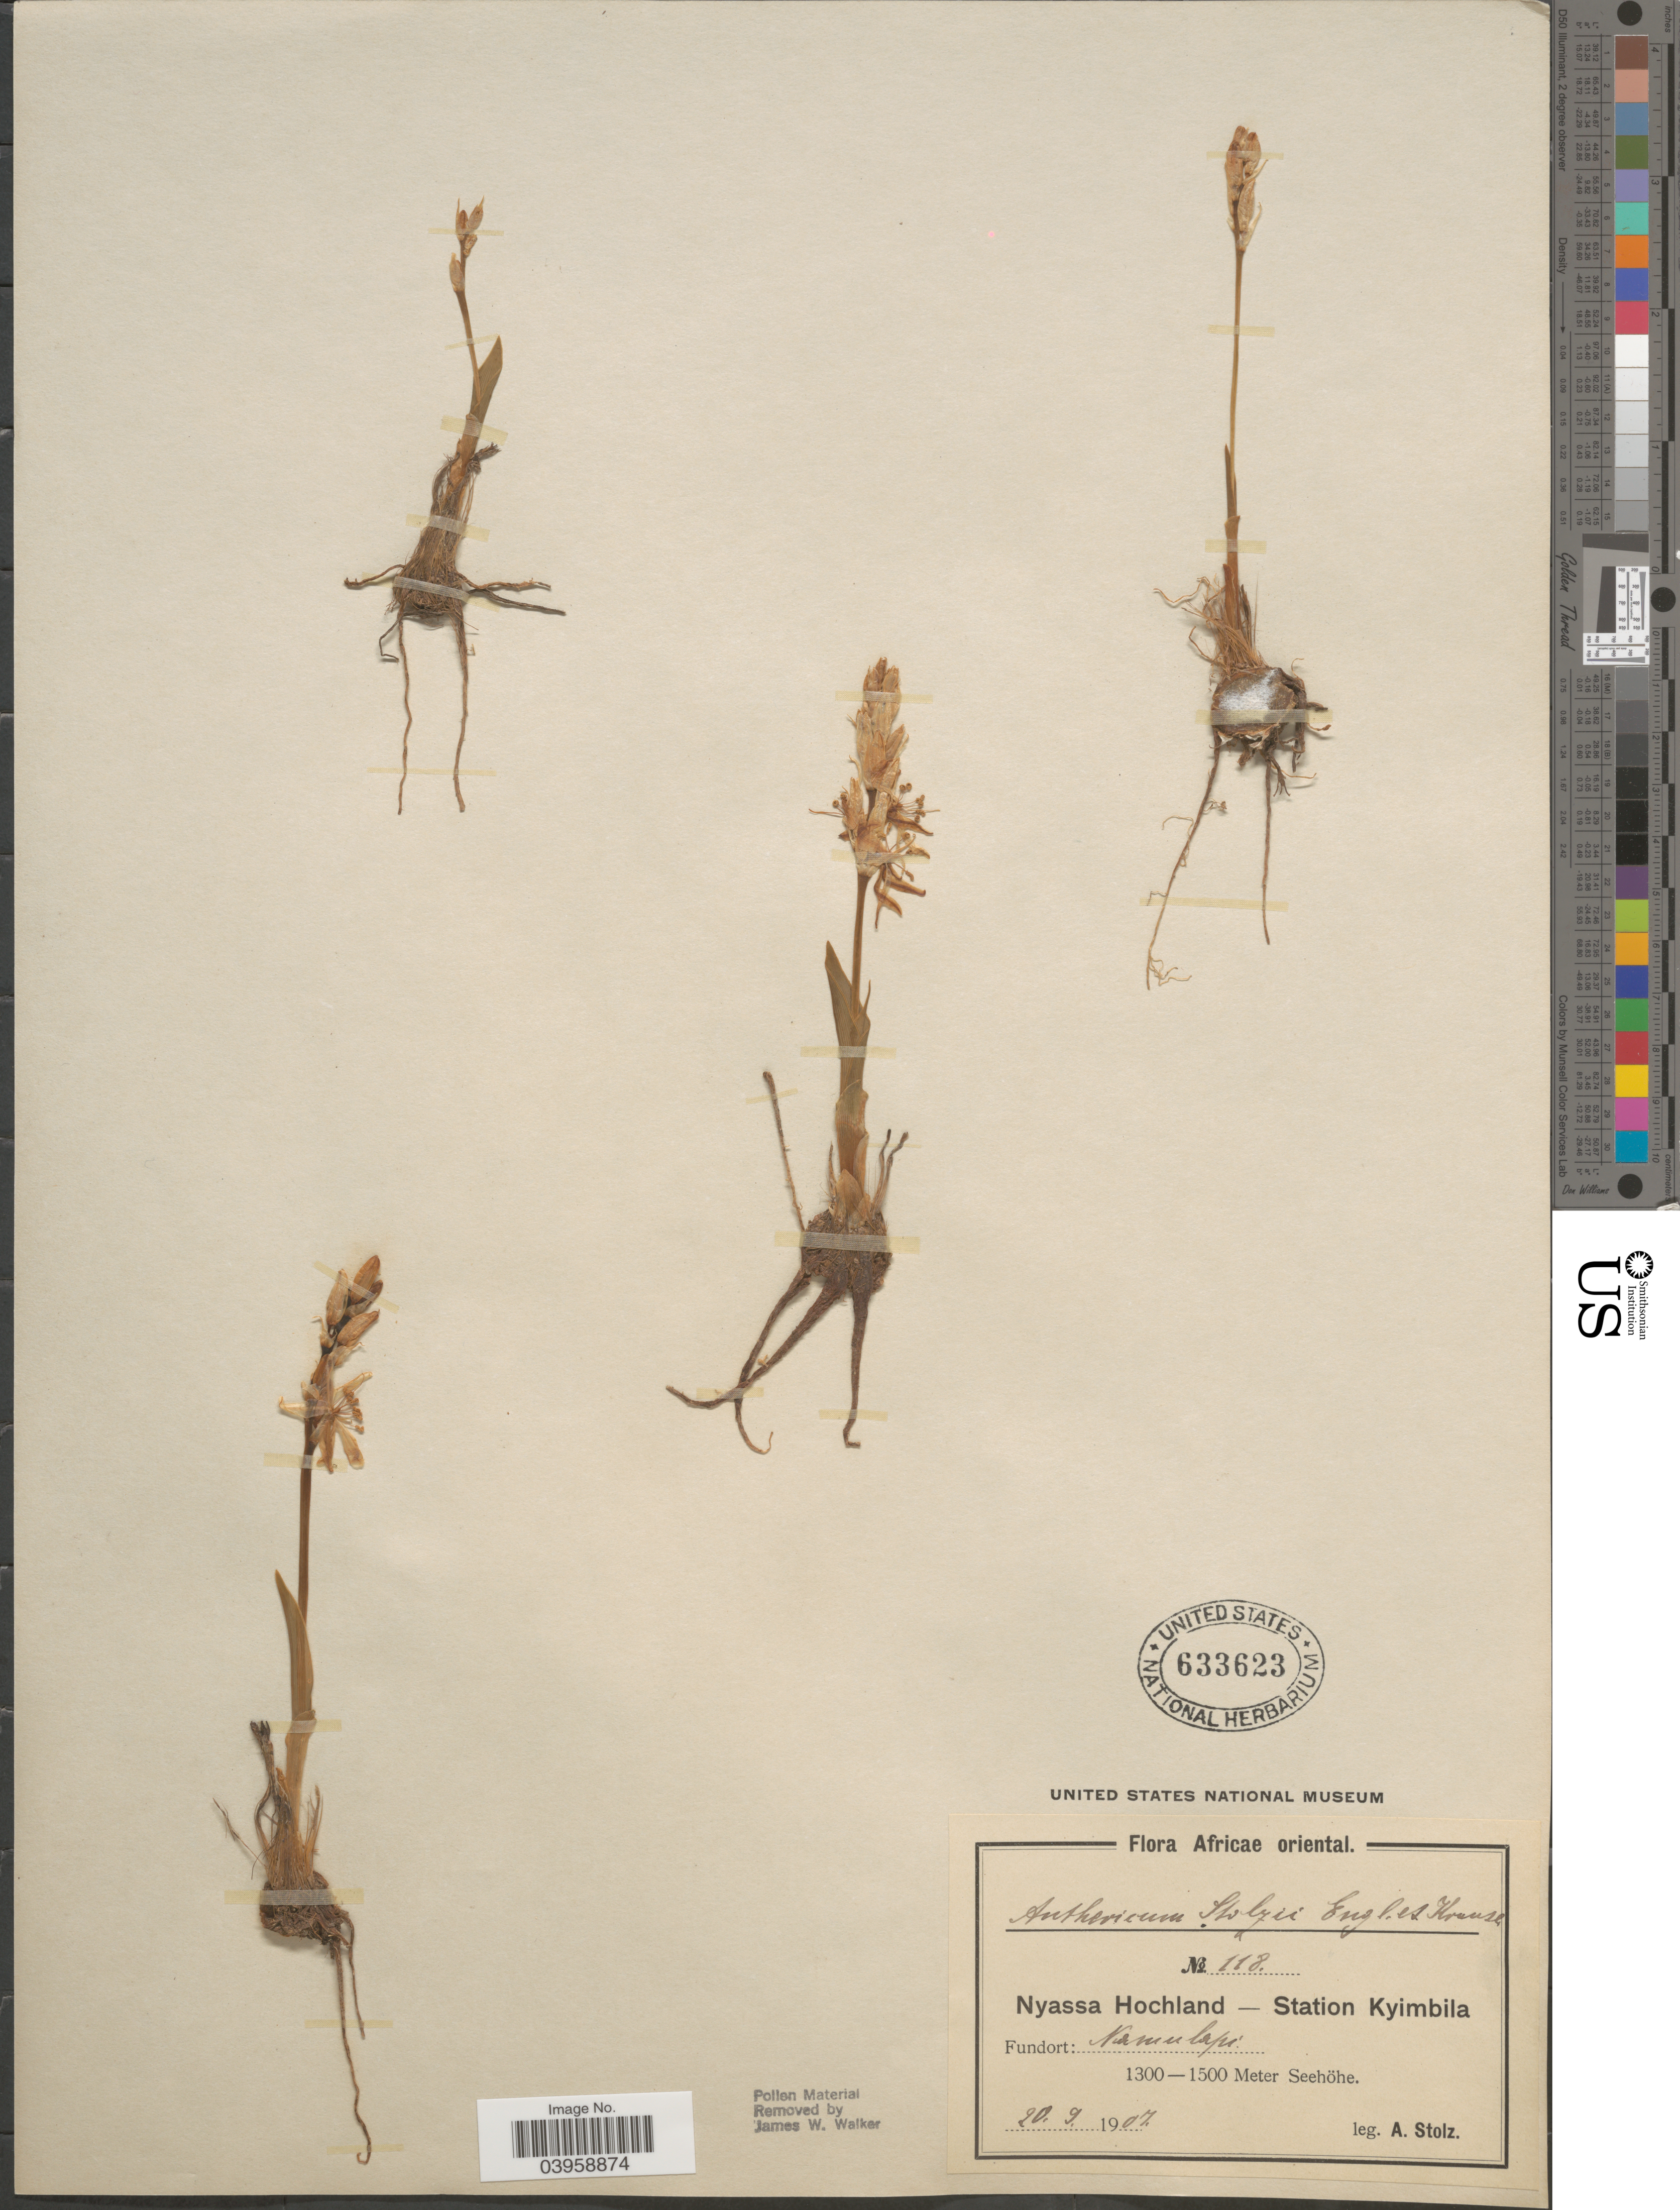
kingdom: Plantae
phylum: Tracheophyta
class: Liliopsida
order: Asparagales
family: Asparagaceae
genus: Anthericum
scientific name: Anthericum stolzii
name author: Engl. & K. Krause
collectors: A. Stolz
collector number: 118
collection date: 1907-09-20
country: Tanzania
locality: Africae oriental. Nyassa Hochland - Station Kyimbila. Namulapí [interpreted].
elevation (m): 1300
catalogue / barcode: US 633623